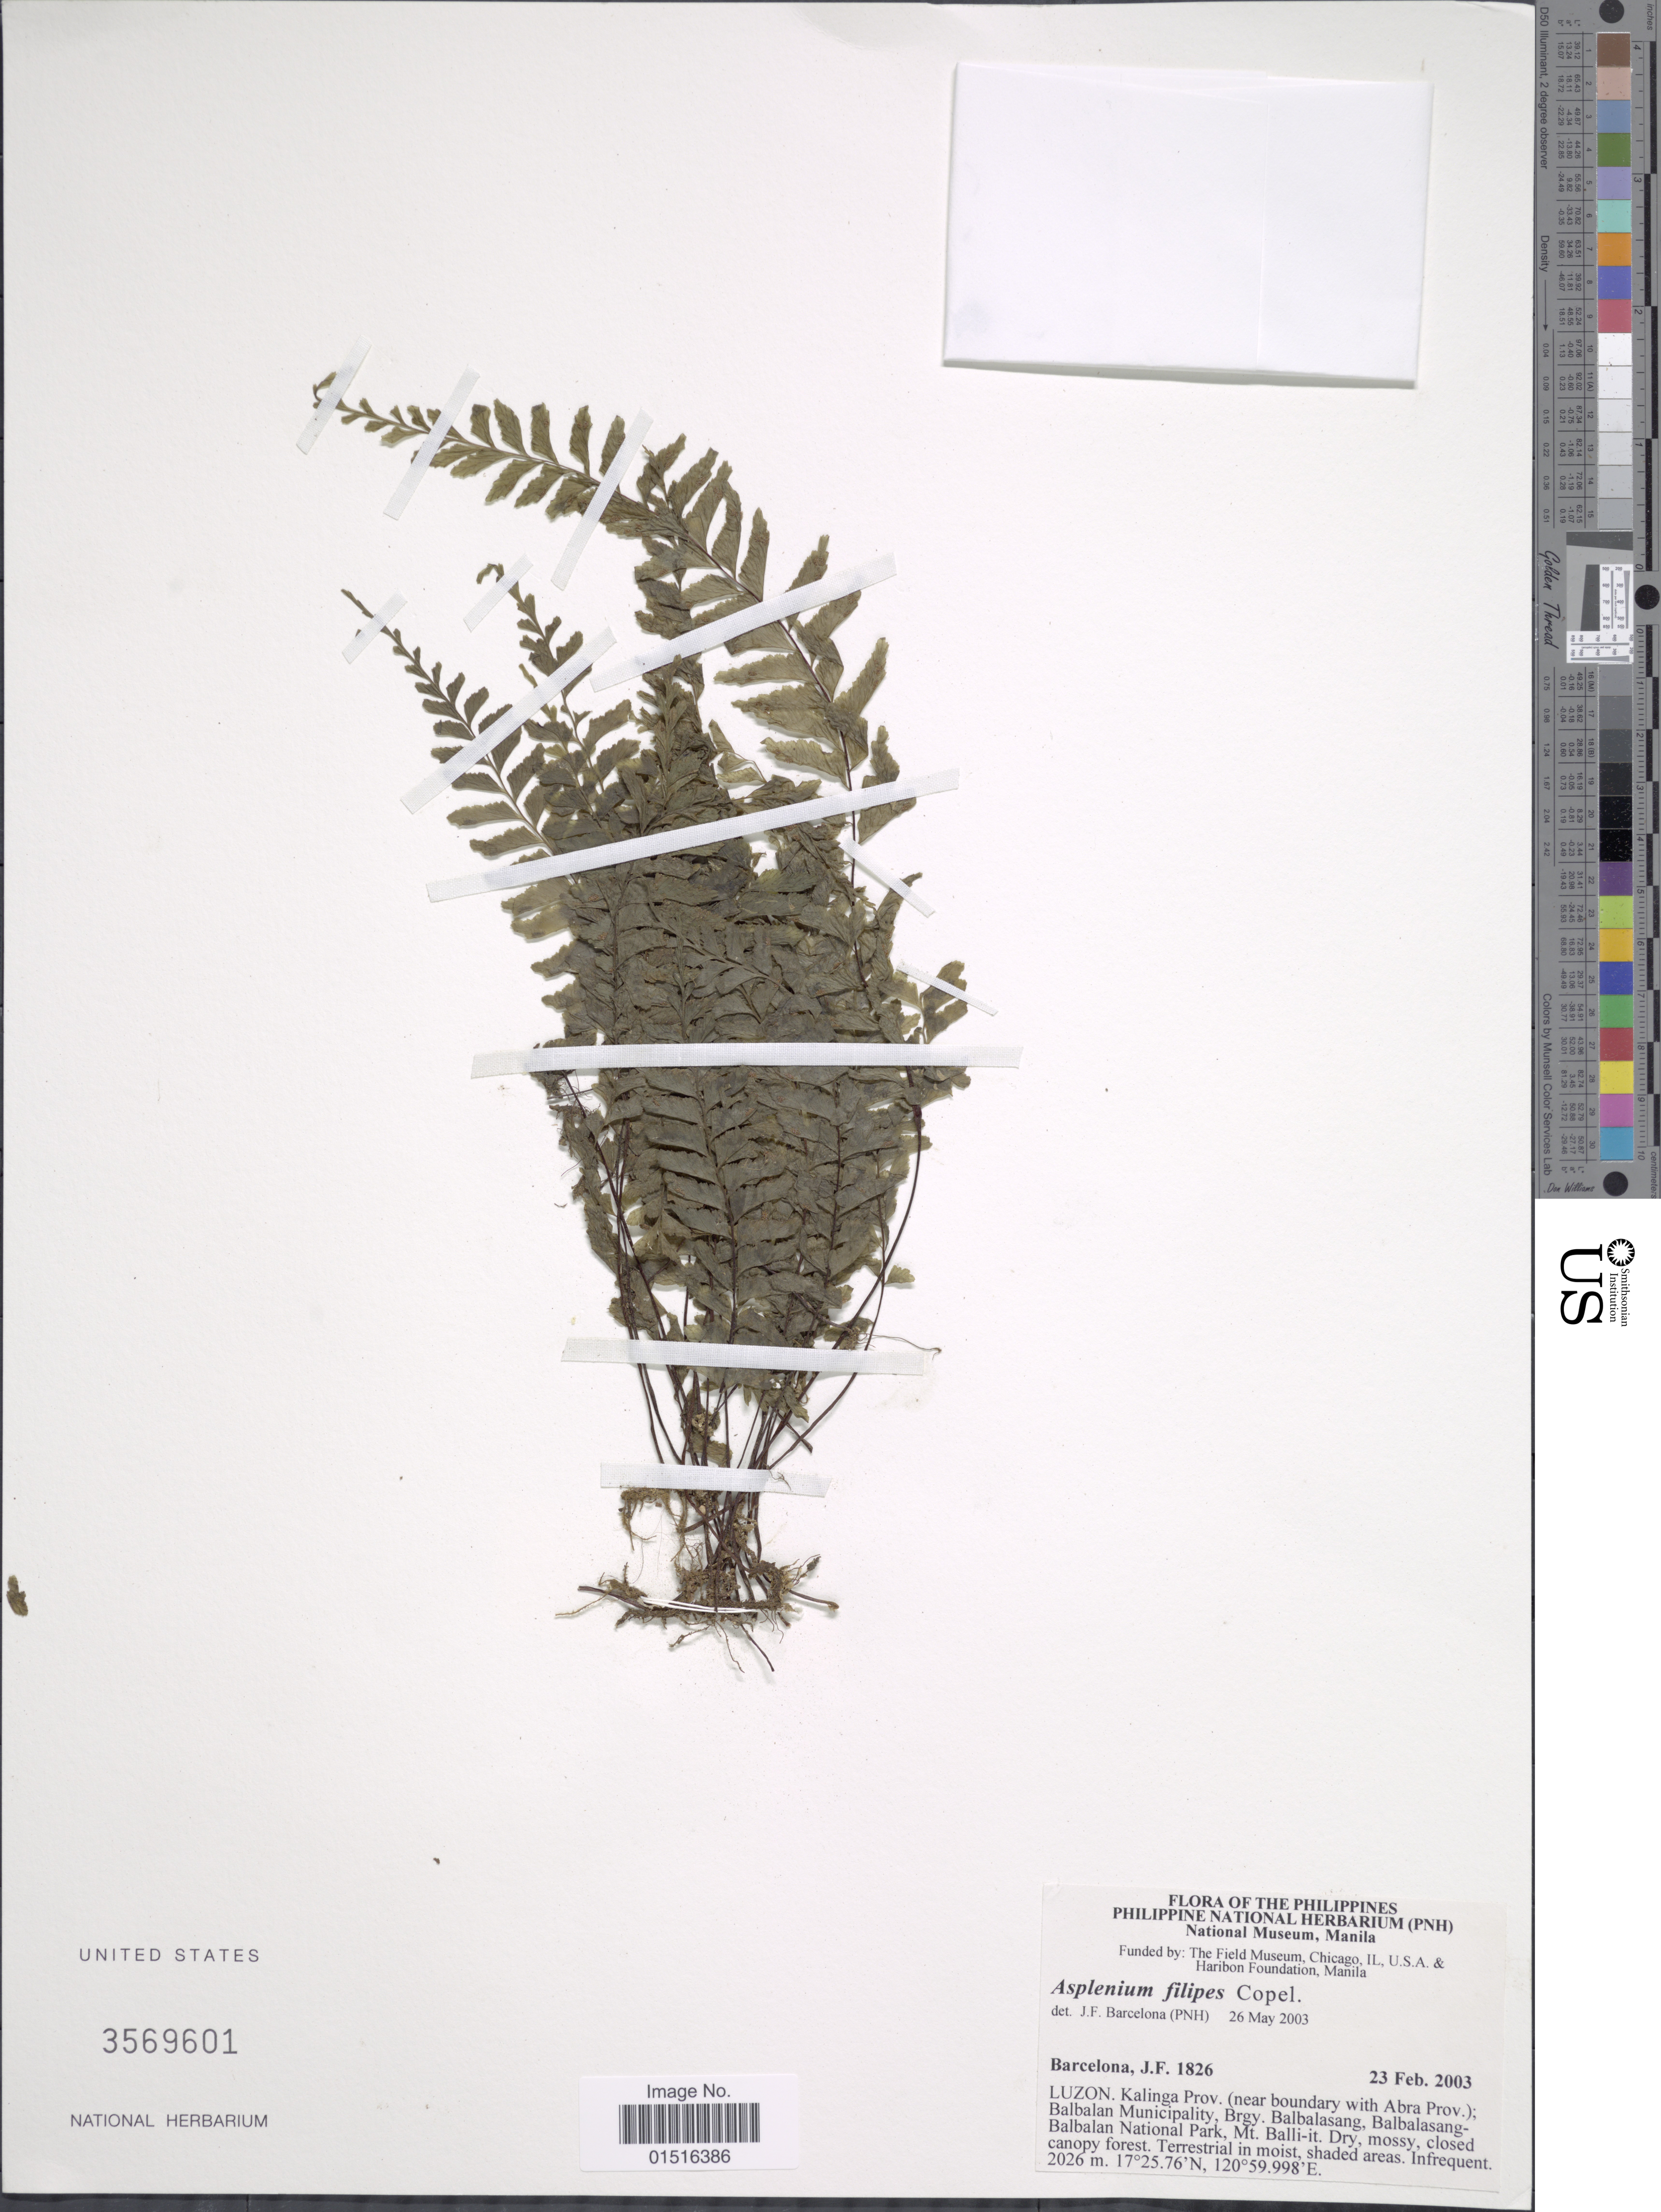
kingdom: Plantae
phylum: Tracheophyta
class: Polypodiopsida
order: Polypodiales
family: Aspleniaceae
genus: Asplenium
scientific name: Asplenium filipes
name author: Copel.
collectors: J. F. Barcelona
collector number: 1826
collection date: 2003-02-23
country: Philippines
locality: Luzon, Kalinga prov. (near boundary with Abra Prov.); Balbalan Municipality, Brgy. Balbalasang, Balbalasang-Balbalan National Park, mt. Balli-it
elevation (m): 2026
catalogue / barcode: US 3569601